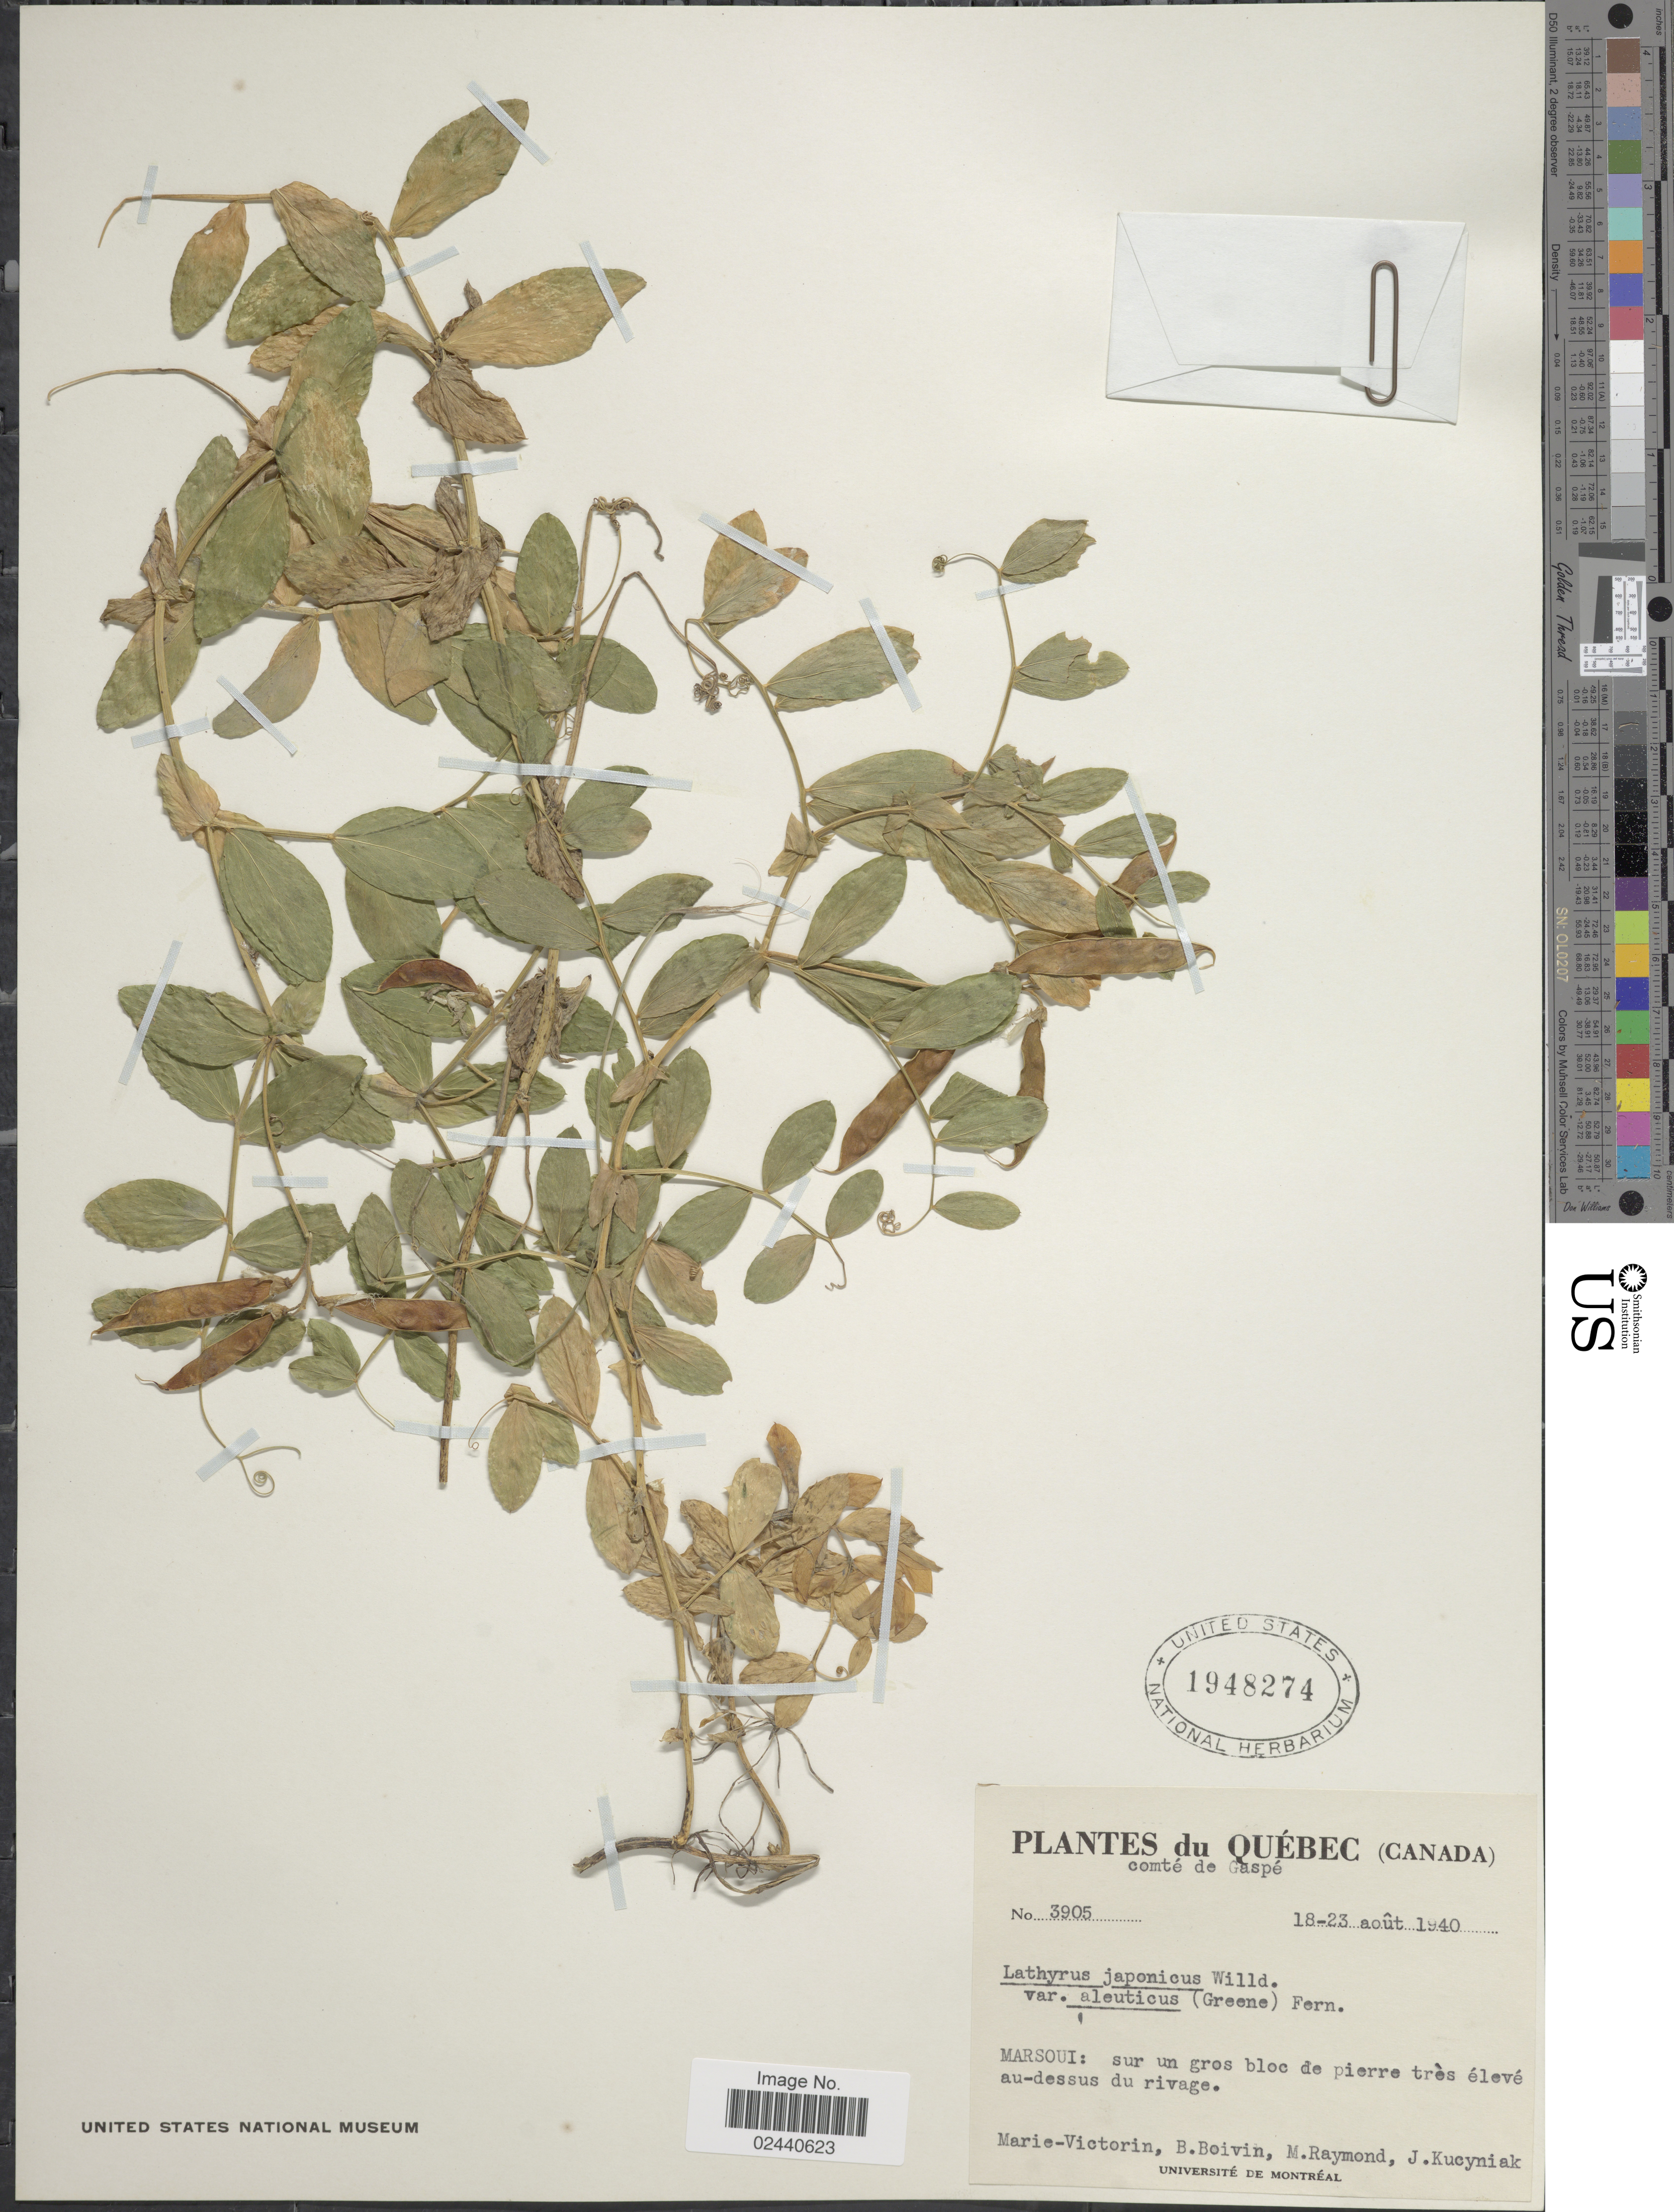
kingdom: Plantae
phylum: Tracheophyta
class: Magnoliopsida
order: Fabales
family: Fabaceae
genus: Lathyrus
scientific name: Lathyrus japonicus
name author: Willd.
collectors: -. Marie-Victorin, J. R. B. Boivin, M. Raymond & J. Kucyniak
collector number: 3905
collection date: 1940-08-18/1940-08-23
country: Canada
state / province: Quebec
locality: Comte de Gaspe, Marsoui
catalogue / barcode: US 1948274